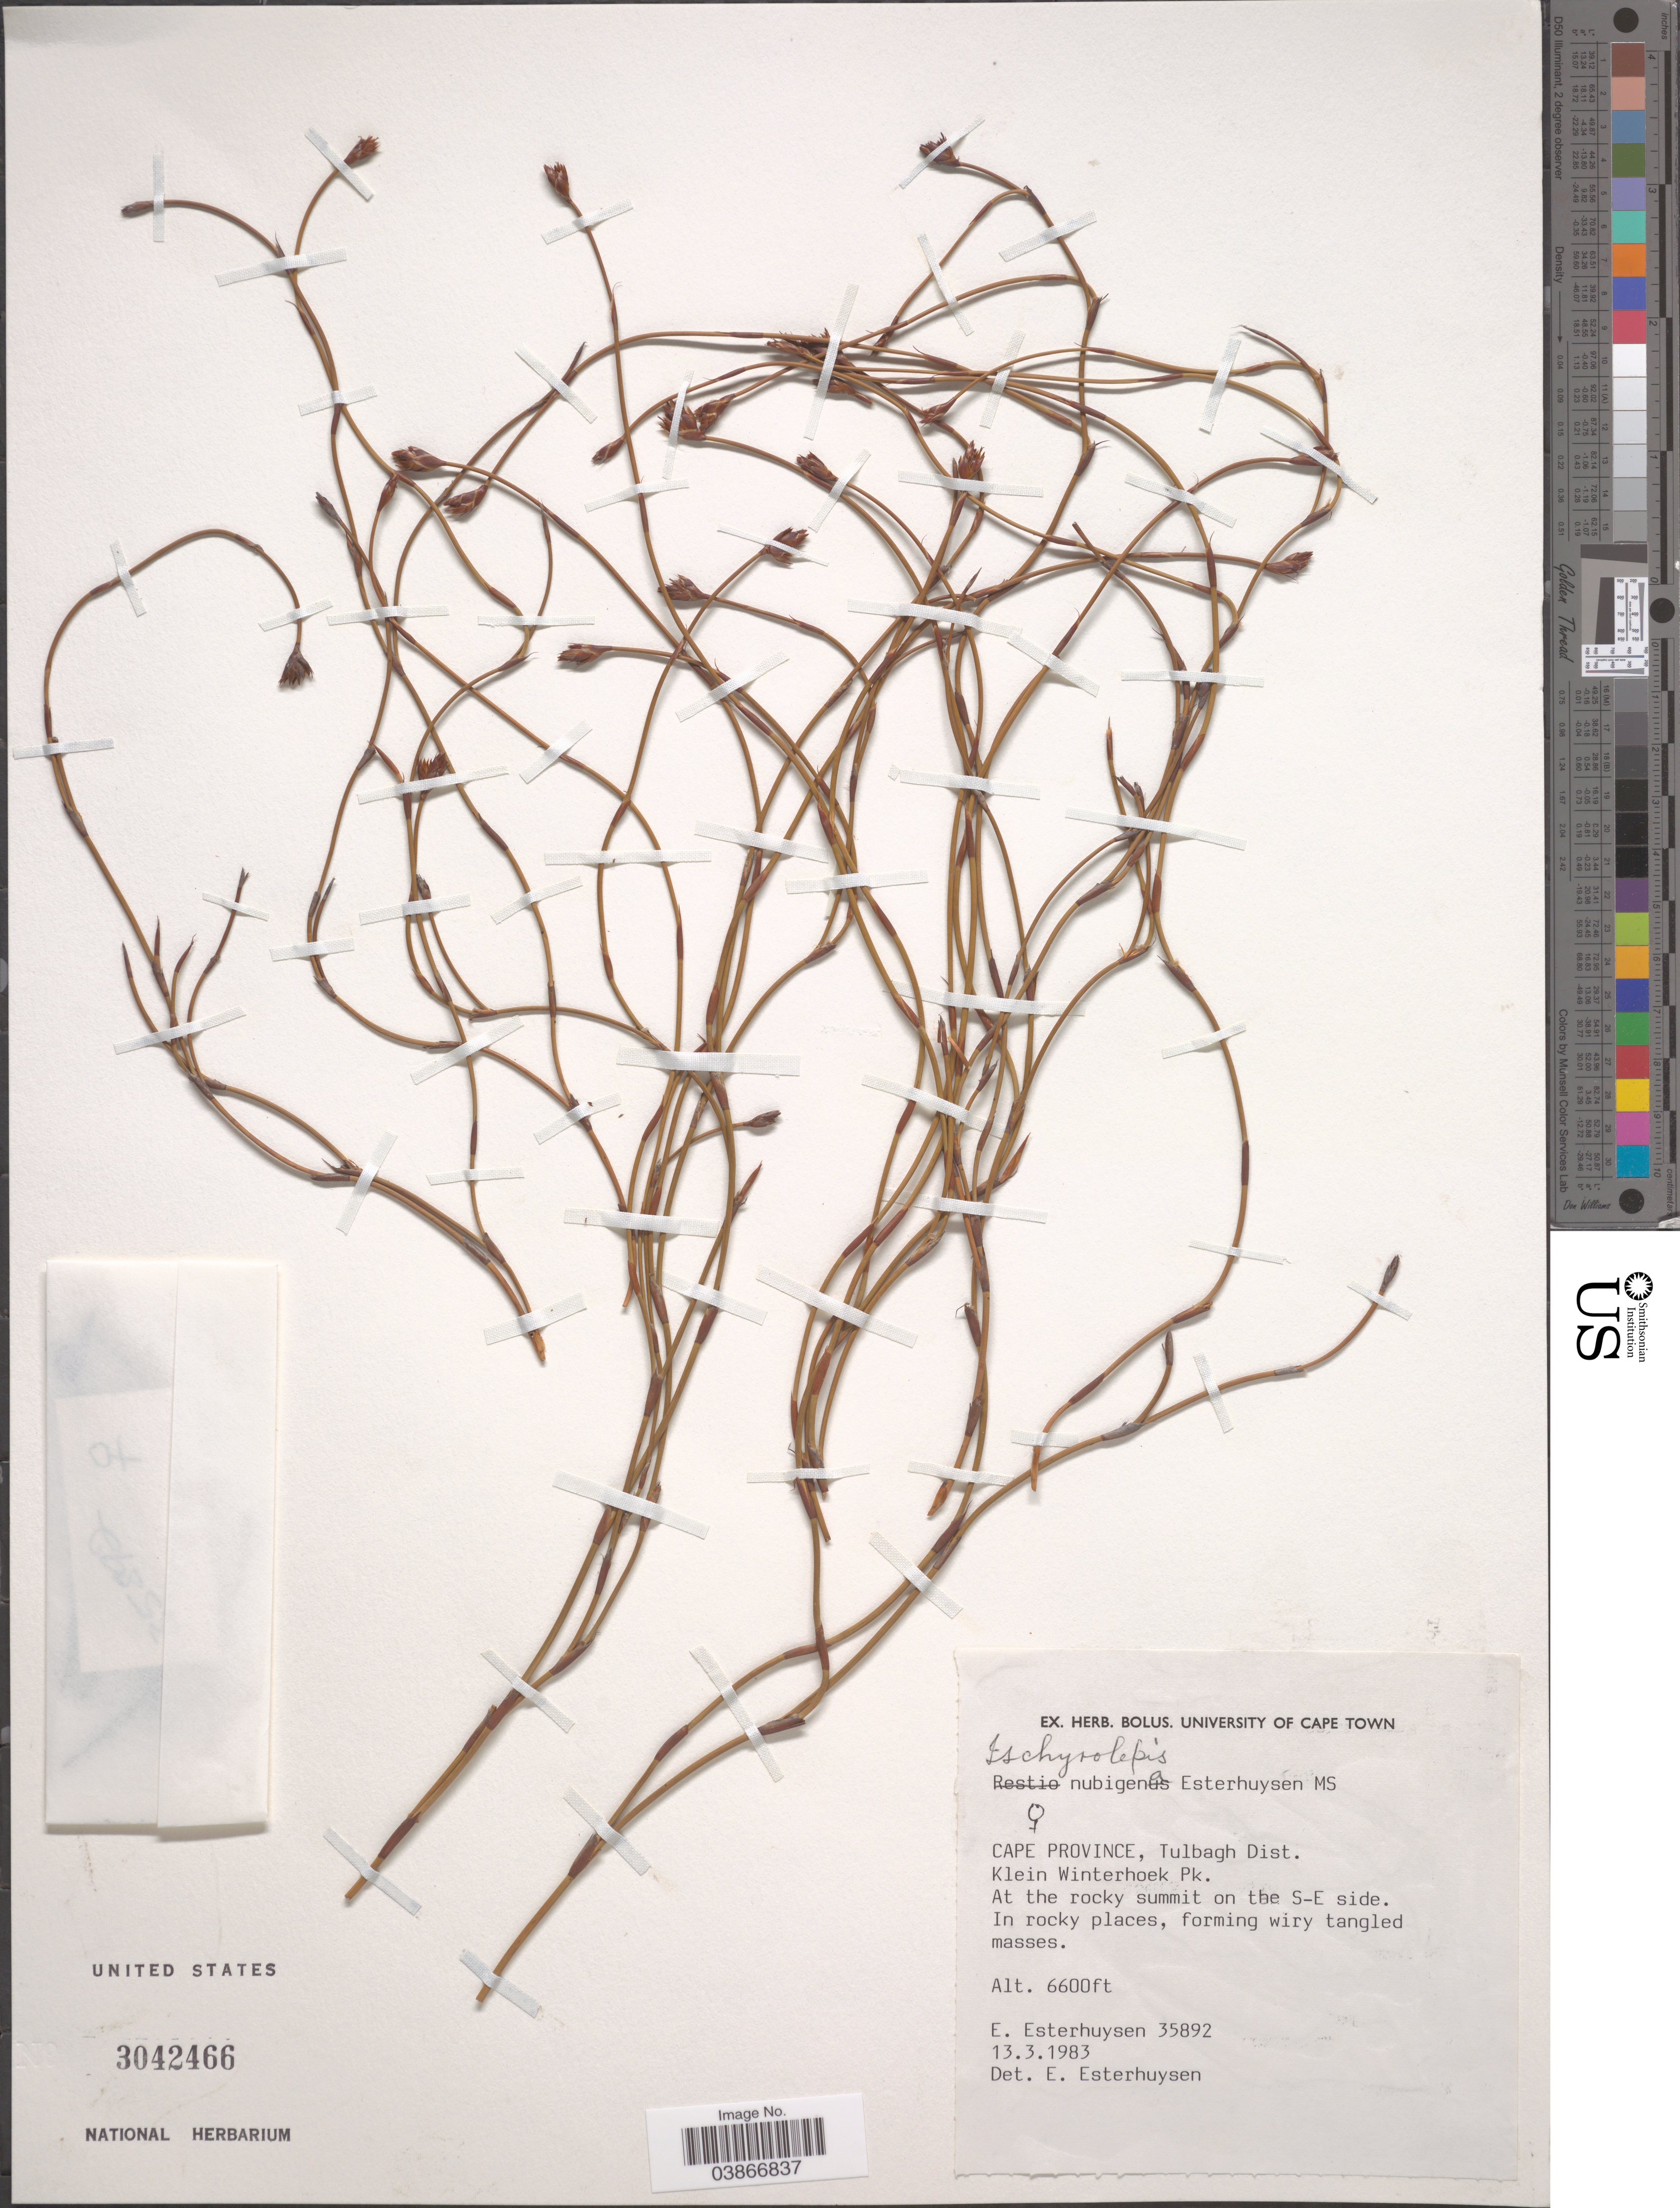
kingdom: Plantae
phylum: Tracheophyta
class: Liliopsida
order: Poales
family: Restionaceae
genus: Restio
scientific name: Restio nubigensis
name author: (Esterh.) H.P. Linder & C.R. Hardy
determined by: Strong, Mark T., (BOT), Smithsonian Institution - National Museum of Natural History (UNITED STATES)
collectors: E. E. Esterhuysen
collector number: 35892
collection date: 1983-03-13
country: South Africa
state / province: Western Cape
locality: Dist. Klein Winterhoek Pk. At the rocky summit on the S-E side.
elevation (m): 2012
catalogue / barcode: US 3042466